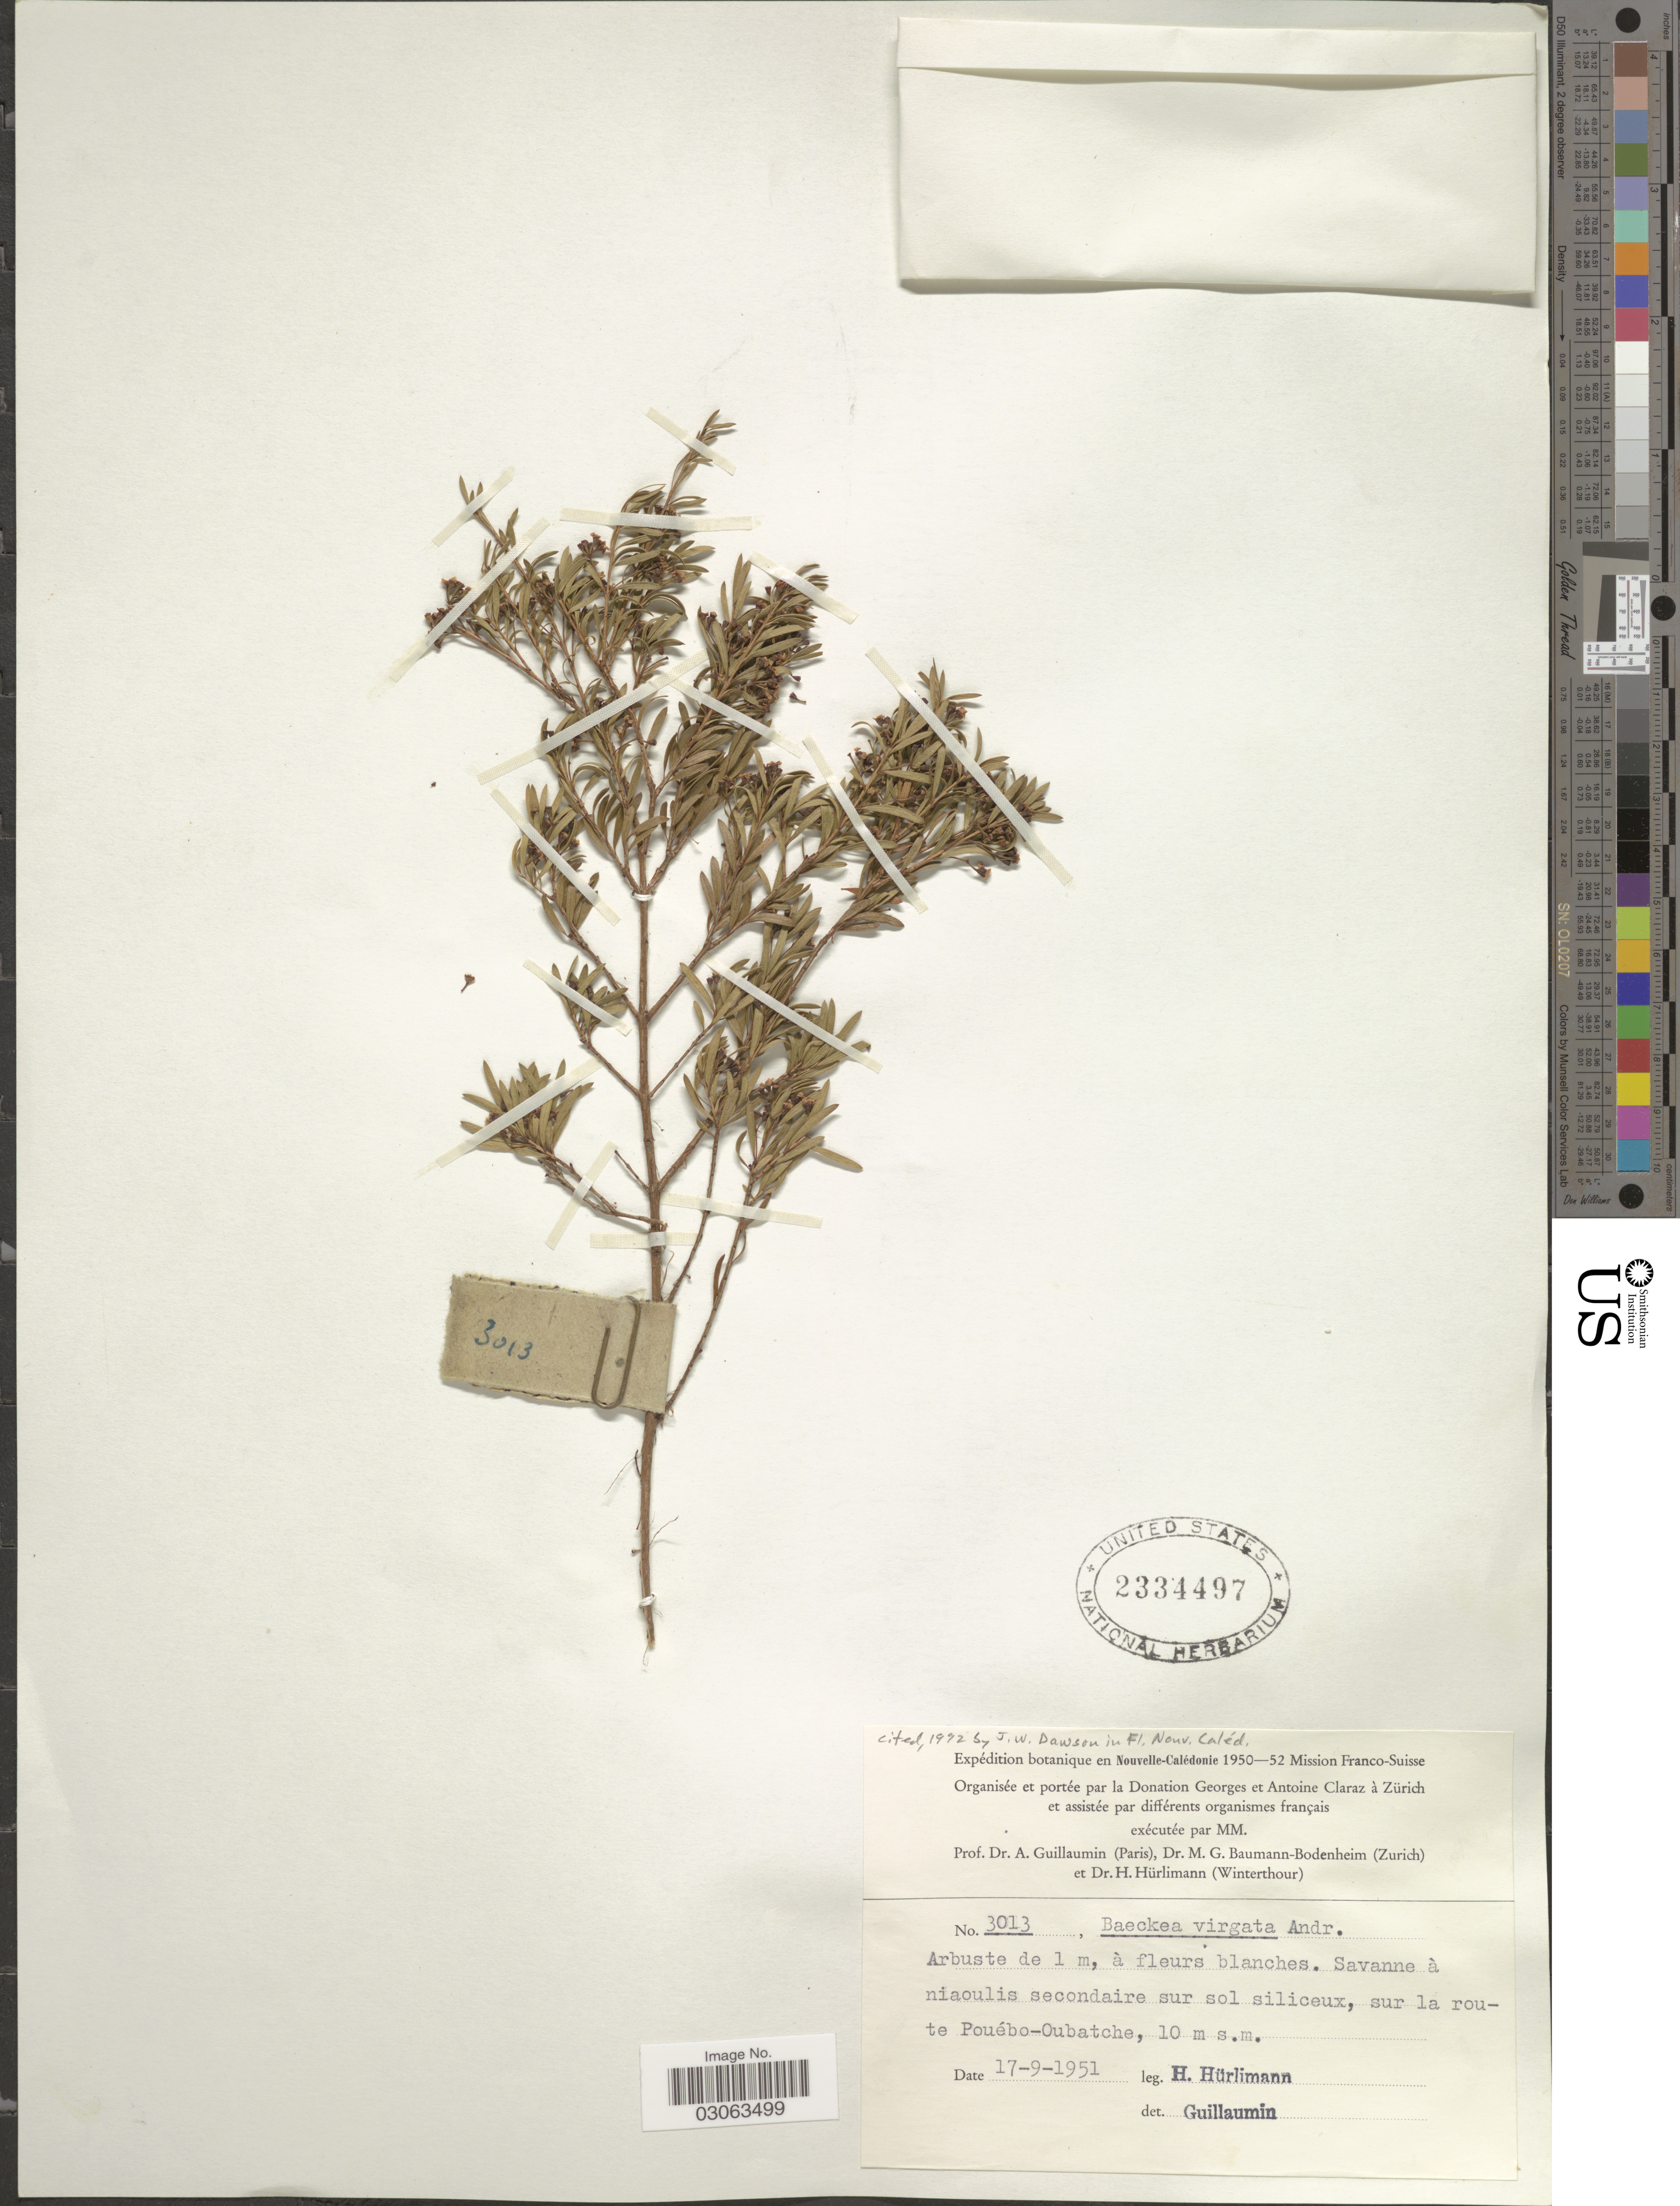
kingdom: Plantae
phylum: Tracheophyta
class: Magnoliopsida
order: Myrtales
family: Myrtaceae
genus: Sannantha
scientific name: Sannantha virgata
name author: (J.R. Forst. & G. Forst.) P.G. Wilson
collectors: H. Hürlimann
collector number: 3013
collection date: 1951-09-17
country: New Caledonia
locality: Sur la Pouébo-Oubatche.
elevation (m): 10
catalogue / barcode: US 2334497